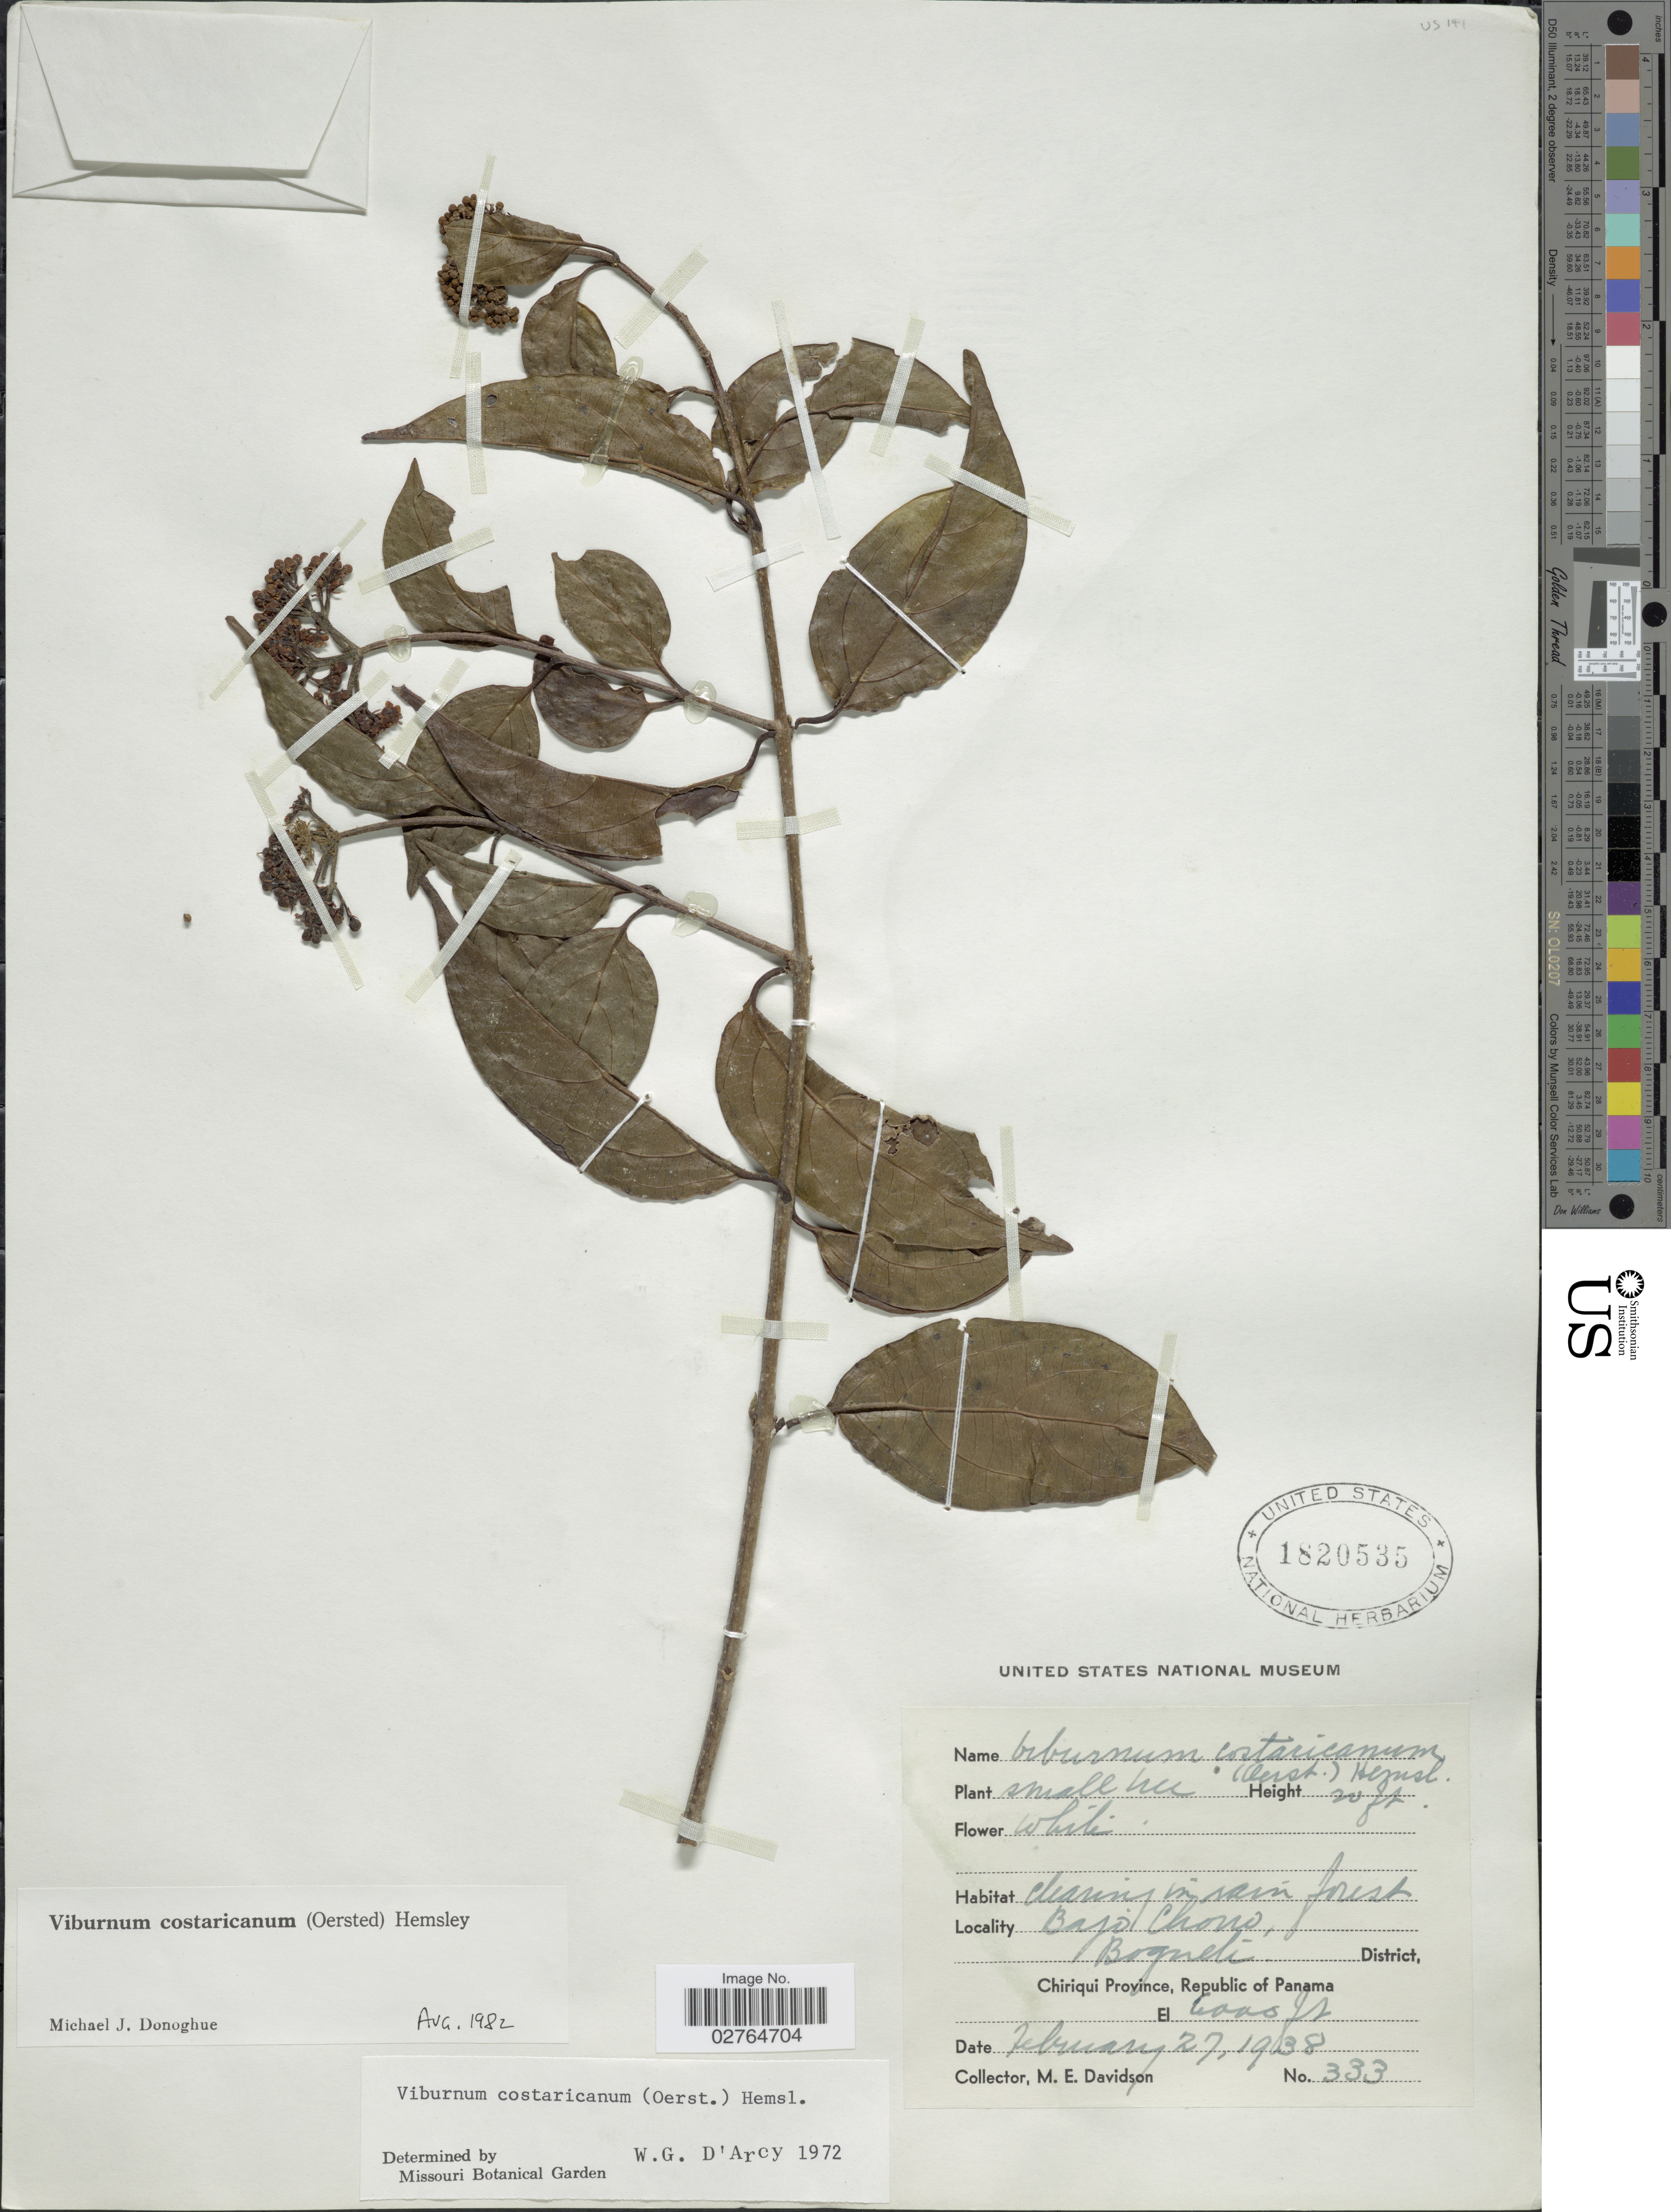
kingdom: Plantae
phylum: Tracheophyta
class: Magnoliopsida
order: Dipsacales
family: Viburnaceae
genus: Viburnum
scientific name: Viburnum costaricanum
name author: (Oerst.) Hemsl.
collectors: M. E. Davidson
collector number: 333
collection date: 1938-02-27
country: Panama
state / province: Chiriqui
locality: Bajo Chorro. Boquete District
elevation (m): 1219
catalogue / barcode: US 1820535